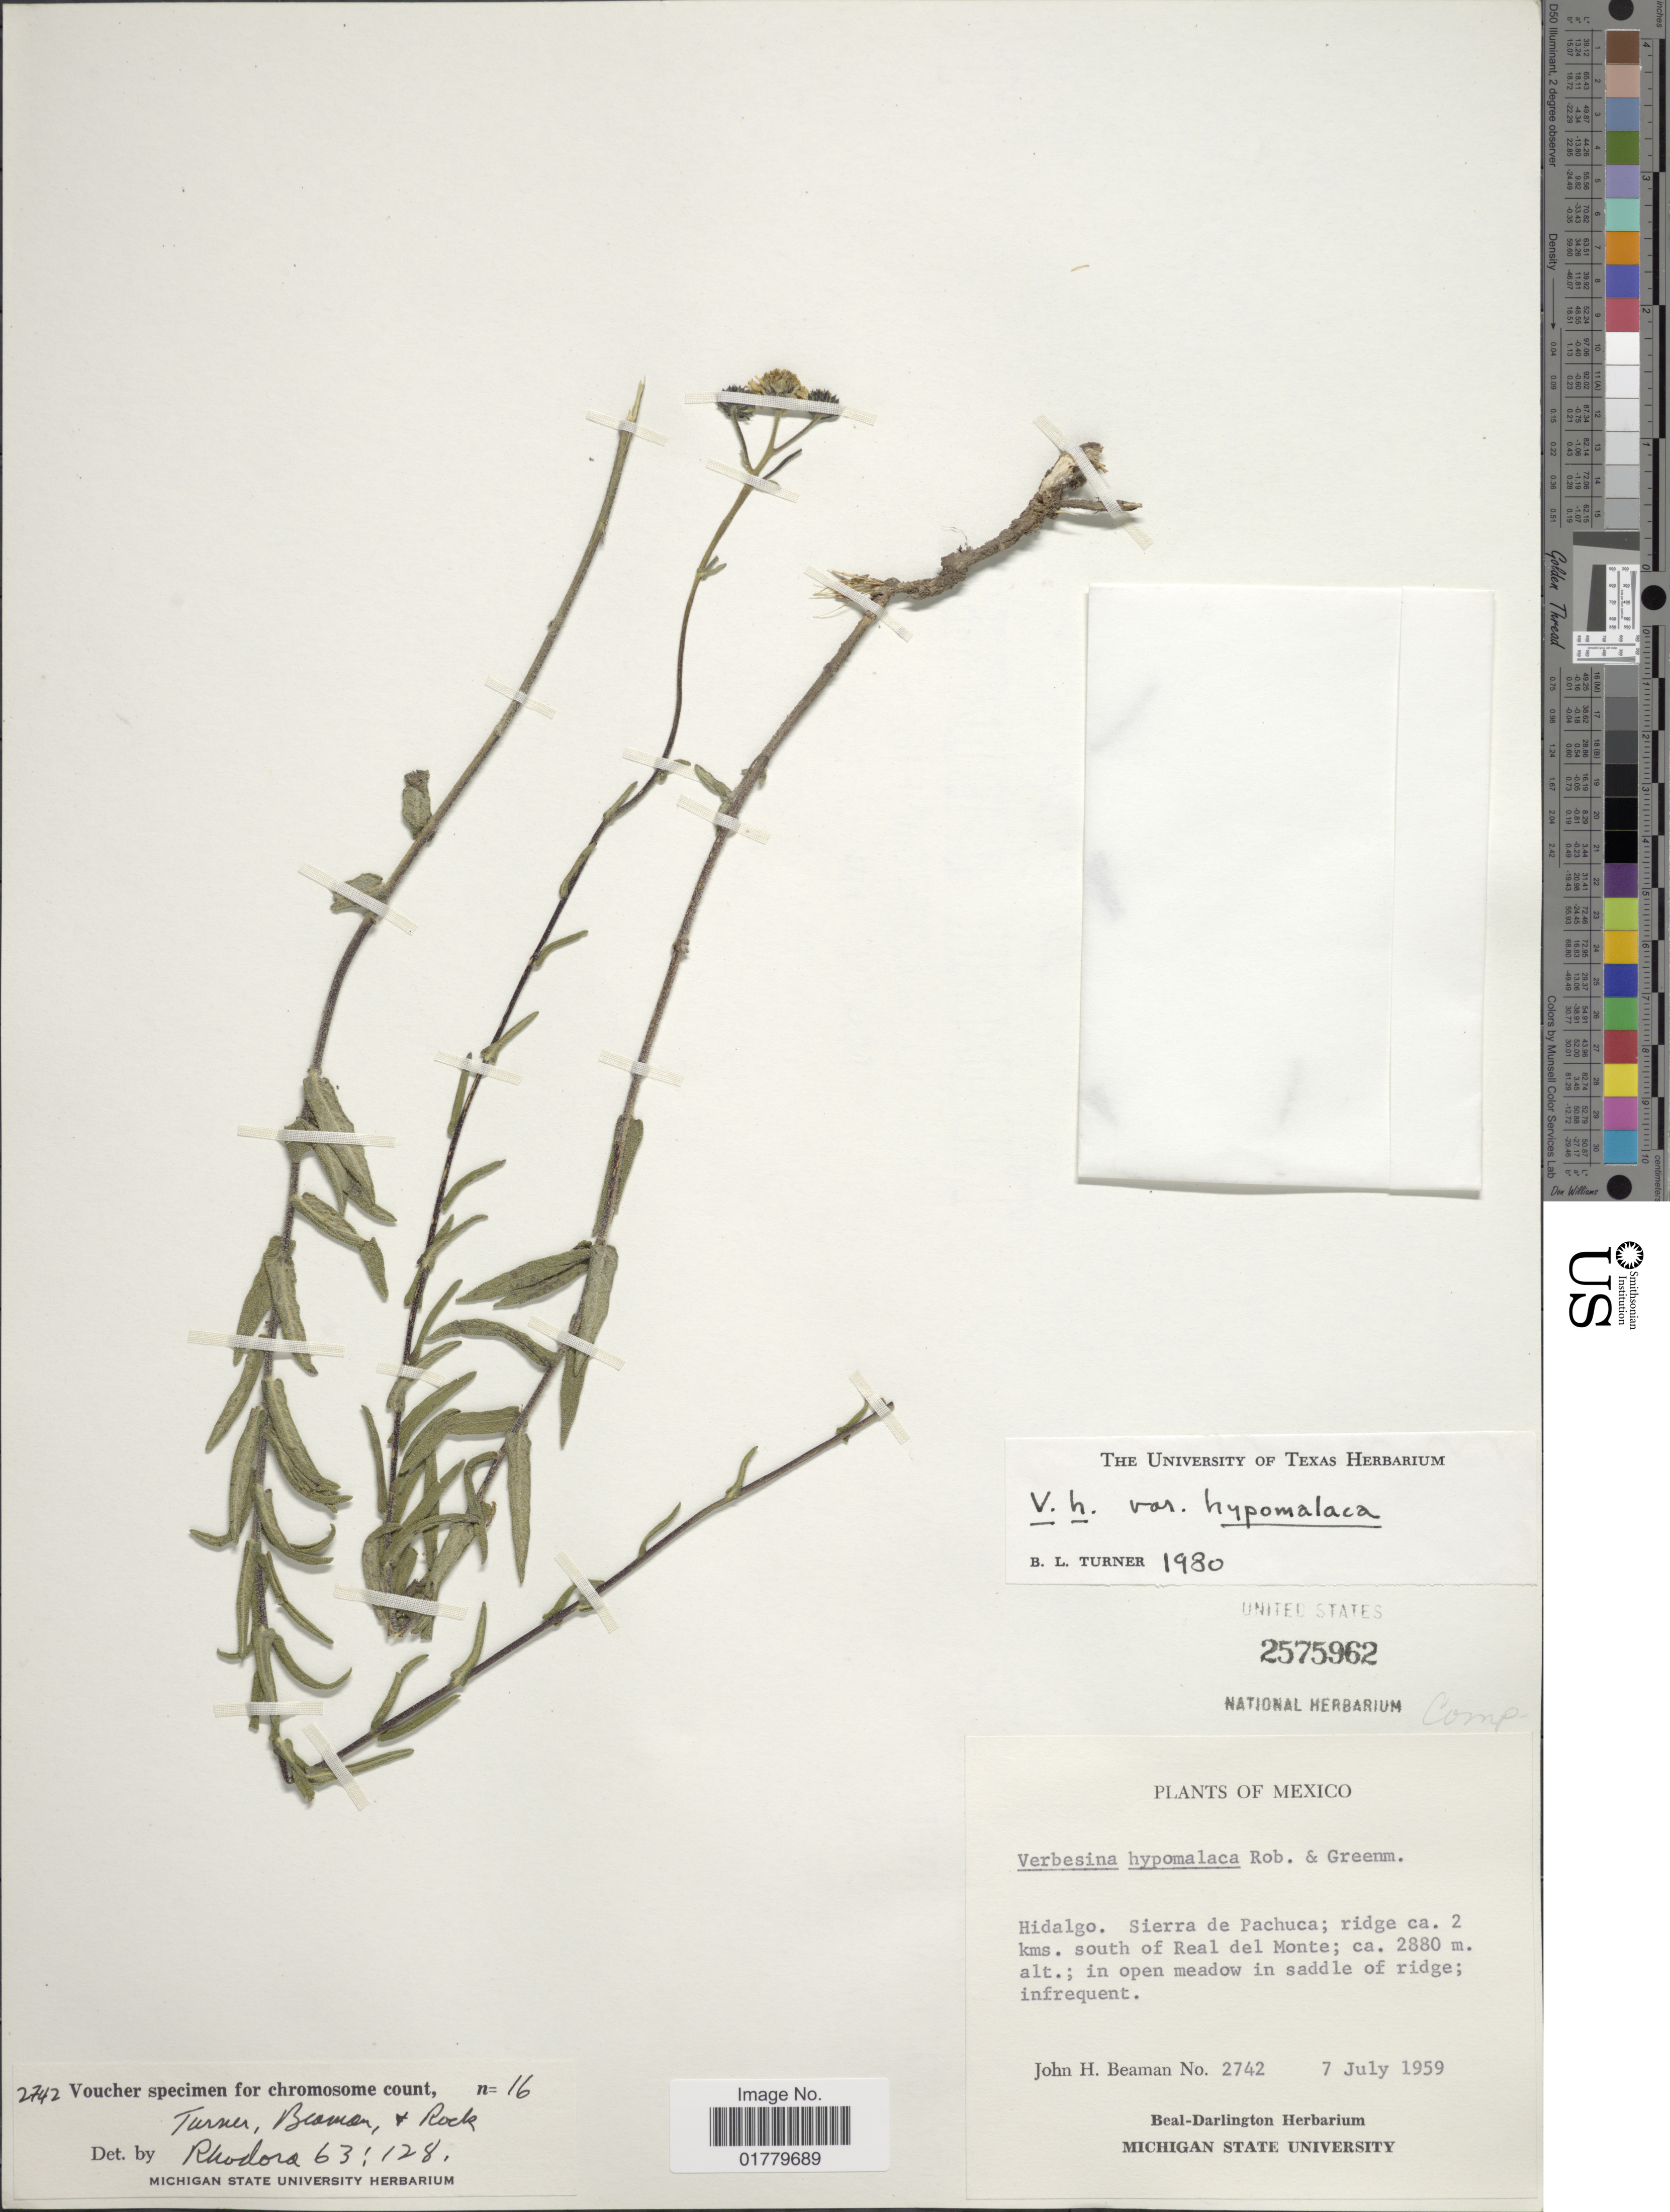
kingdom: Plantae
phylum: Tracheophyta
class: Magnoliopsida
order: Asterales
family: Asteraceae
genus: Verbesina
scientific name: Verbesina hypomalaca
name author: B.L. Rob. & Greenm.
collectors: J. H. Beaman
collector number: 2742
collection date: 1959-07-07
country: Mexico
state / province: Hidalgo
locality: Hidalga. Sierra de Pachuca; ridge ca. 2 kms. south of Real del Monte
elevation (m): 2880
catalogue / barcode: US 2575962